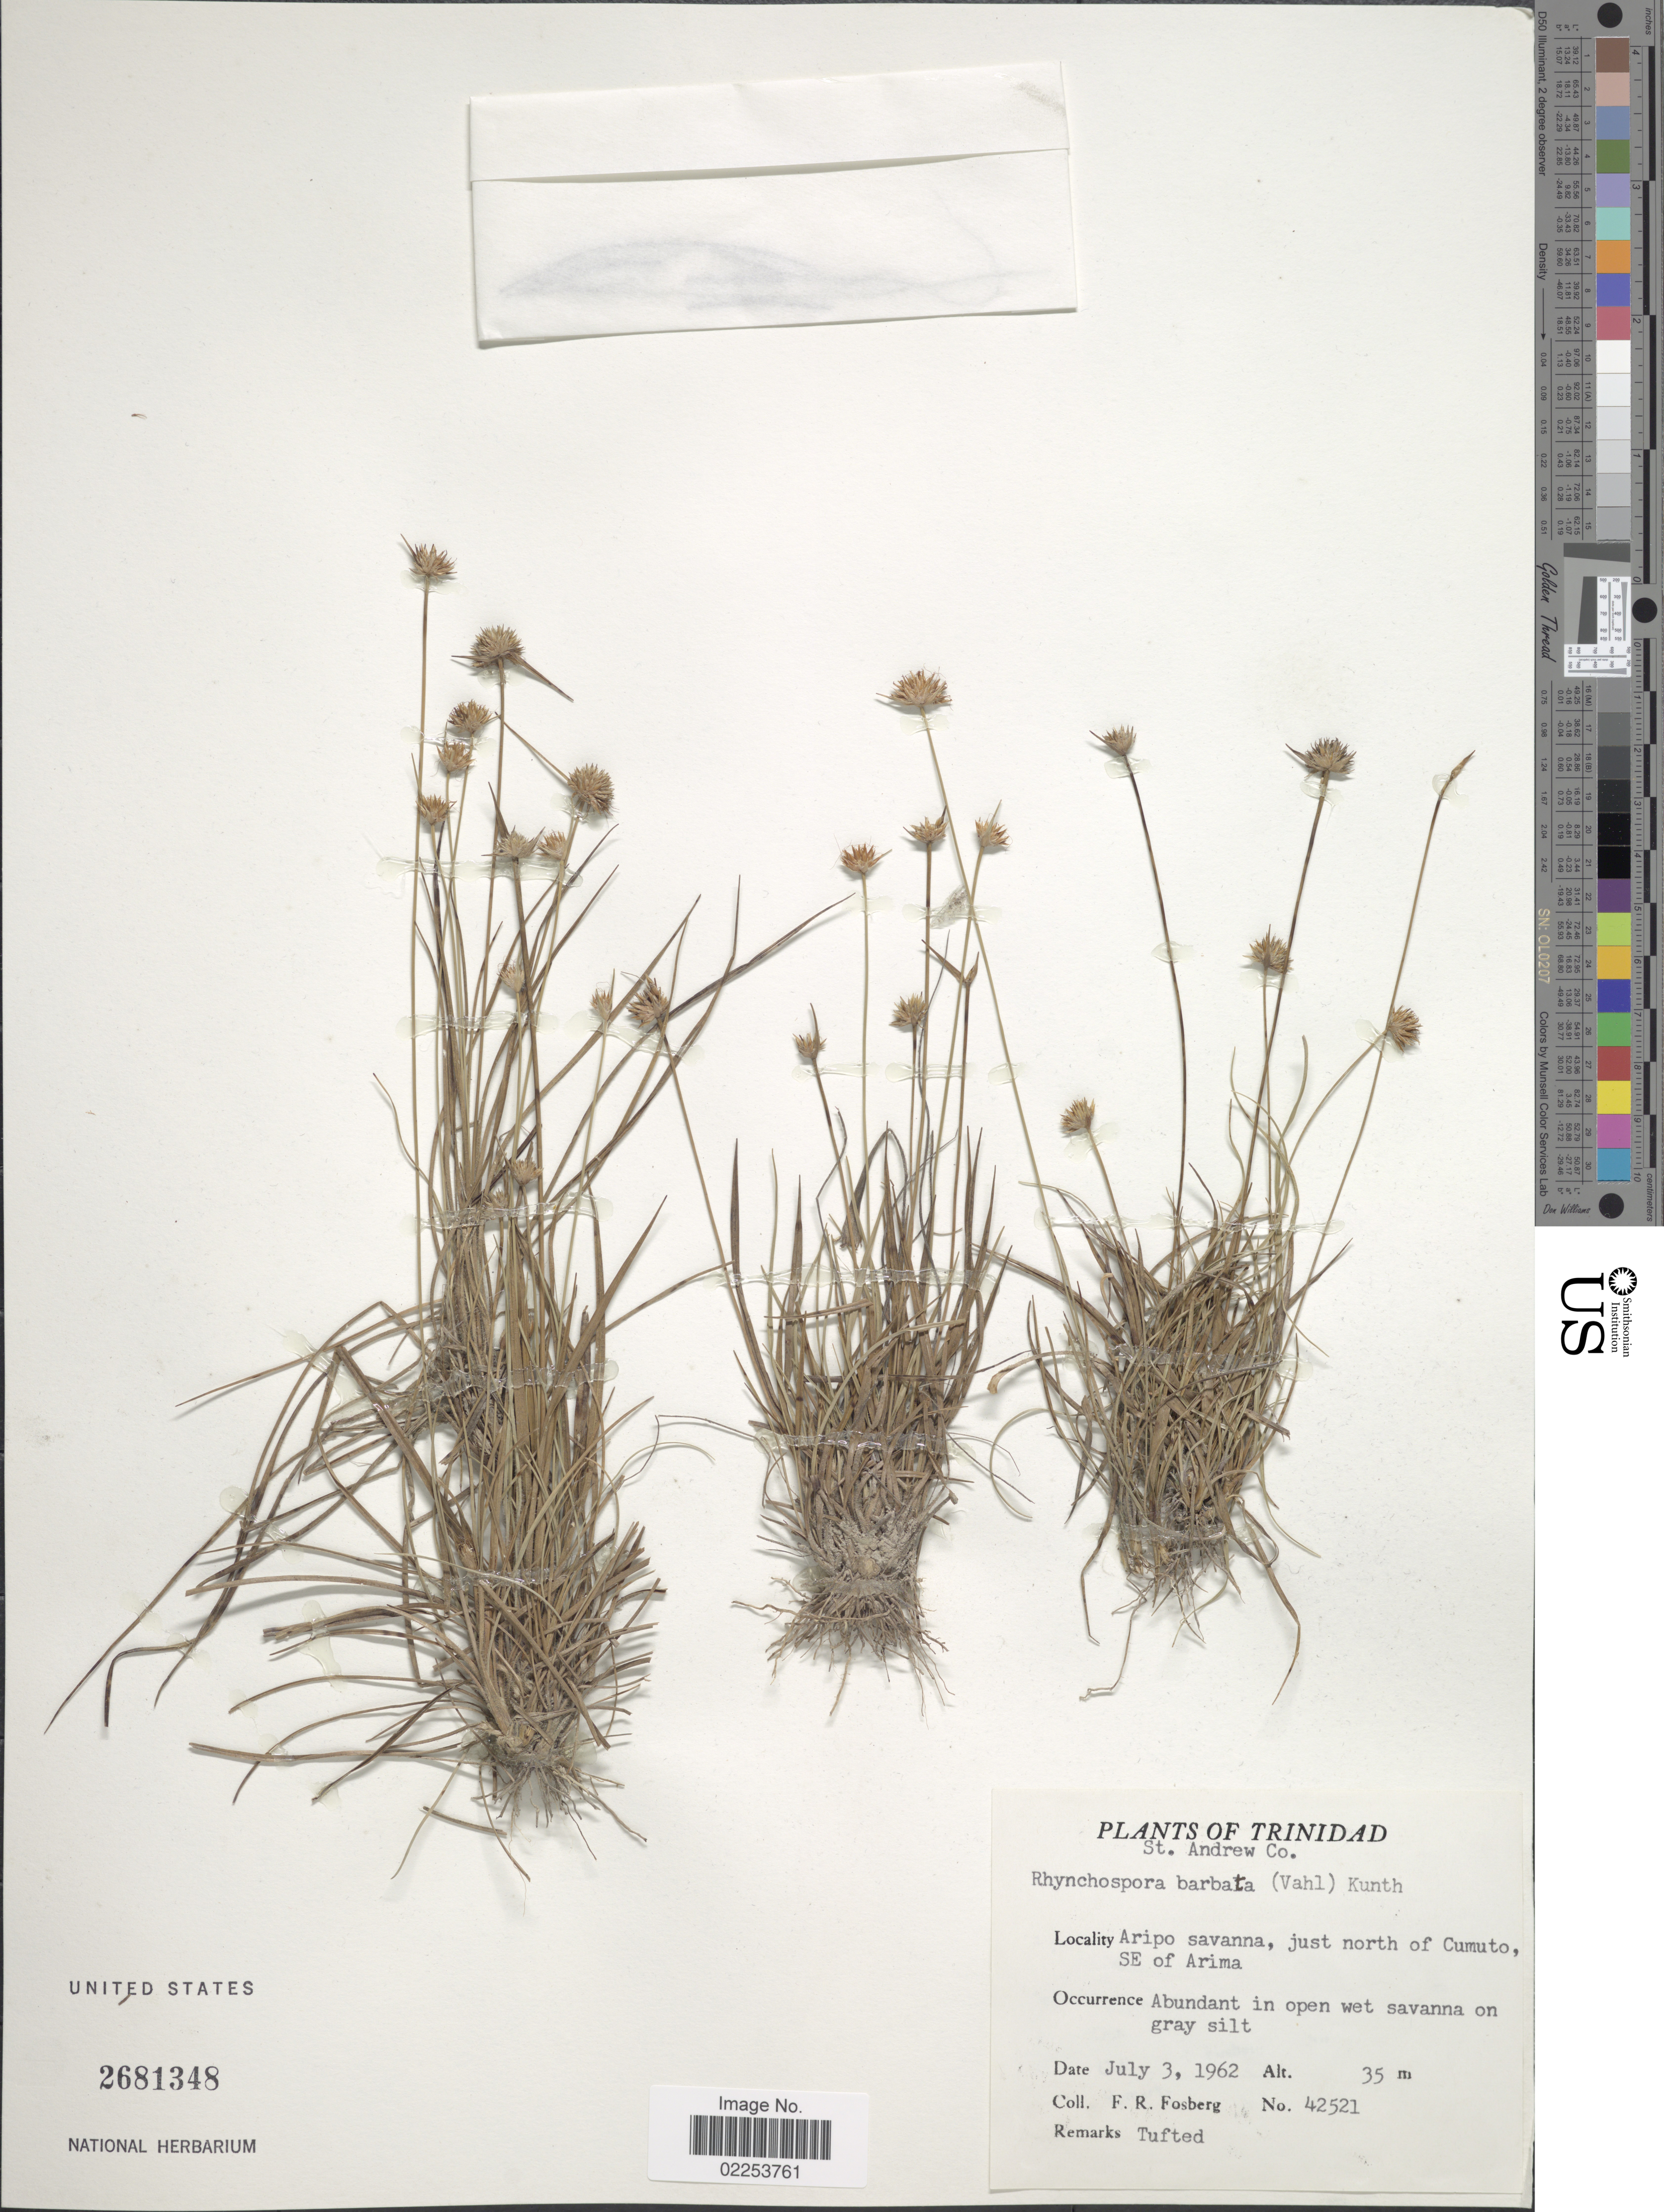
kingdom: Plantae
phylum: Tracheophyta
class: Liliopsida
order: Poales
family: Cyperaceae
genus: Rhynchospora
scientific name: Rhynchospora barbata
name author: (Vahl) Kunth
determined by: Alves, K.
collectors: F. R. Fosberg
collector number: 42521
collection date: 1962-07-03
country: Trinidad and Tobago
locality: Trinidad, St. Andrew Co. Aripo savanna, just north of Cumuto, SE of Arima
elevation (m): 35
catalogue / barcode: US 2681348